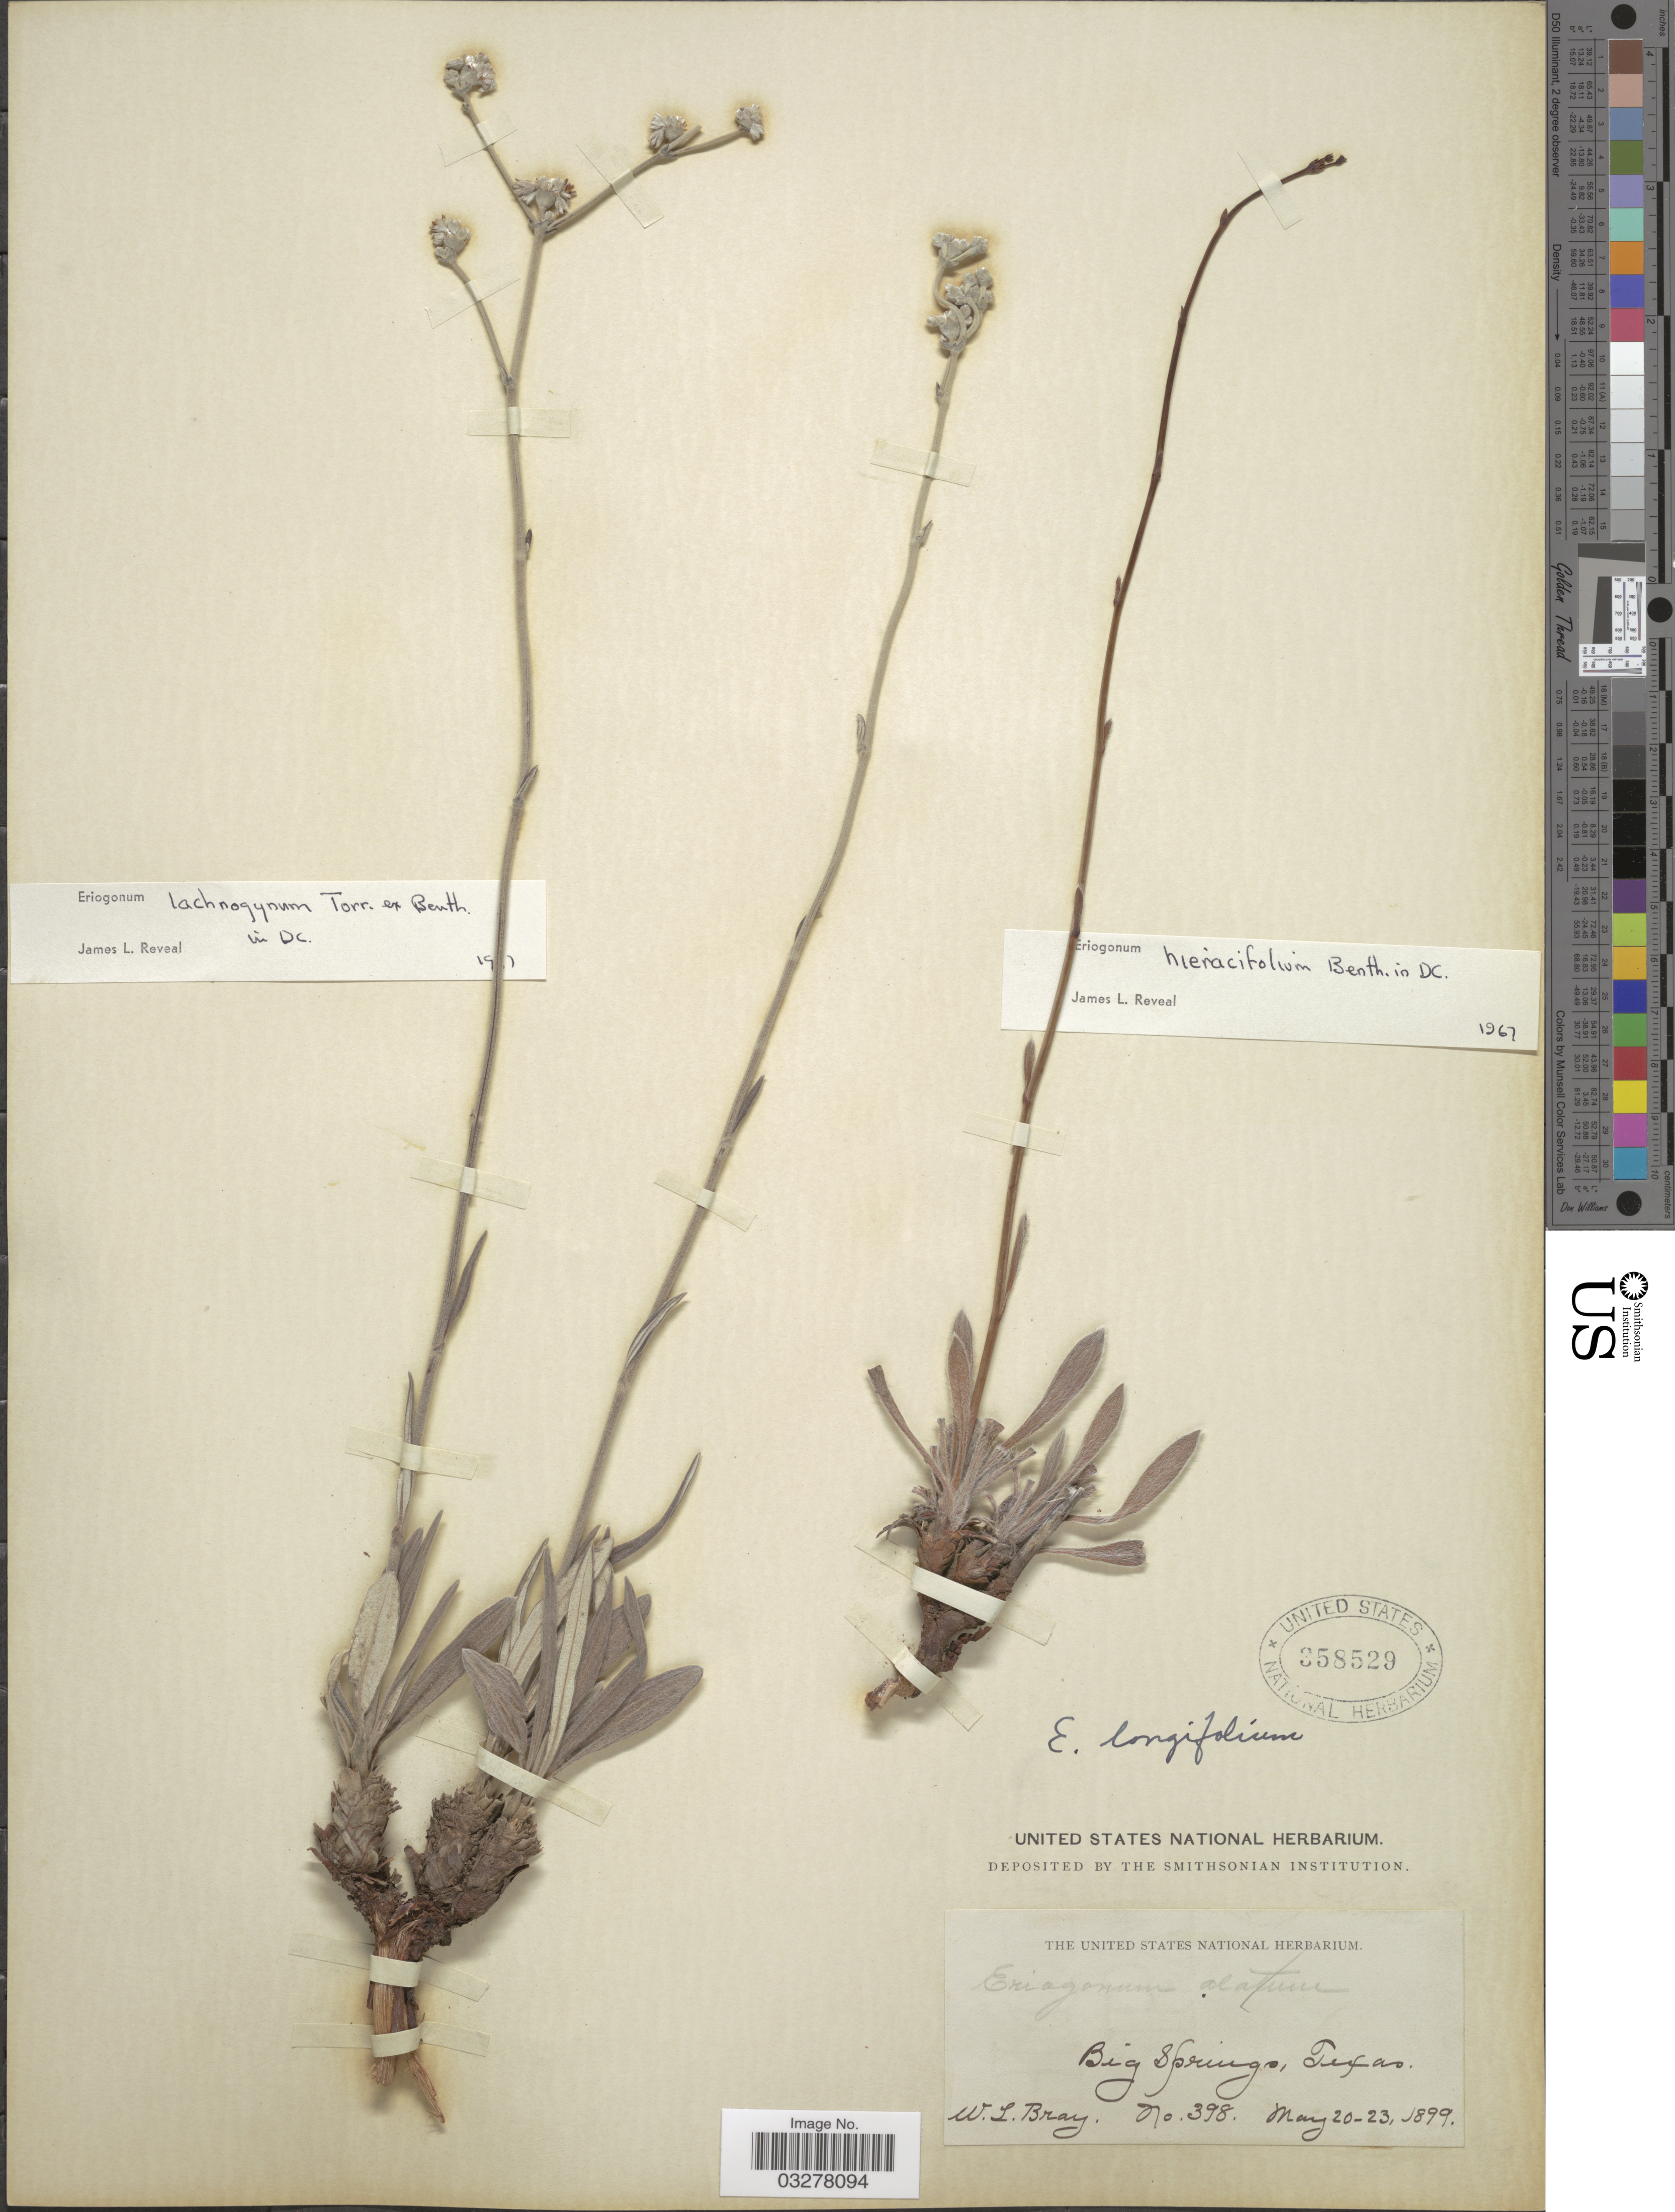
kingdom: Plantae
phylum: Tracheophyta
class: Magnoliopsida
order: Caryophyllales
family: Polygonaceae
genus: Eriogonum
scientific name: Eriogonum longifolium var. lindheimeri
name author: Gand.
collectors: W. L. Bray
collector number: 398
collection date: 1899-05-20/1899-05-23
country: United States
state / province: Texas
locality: Big Springs.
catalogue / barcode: US 358529